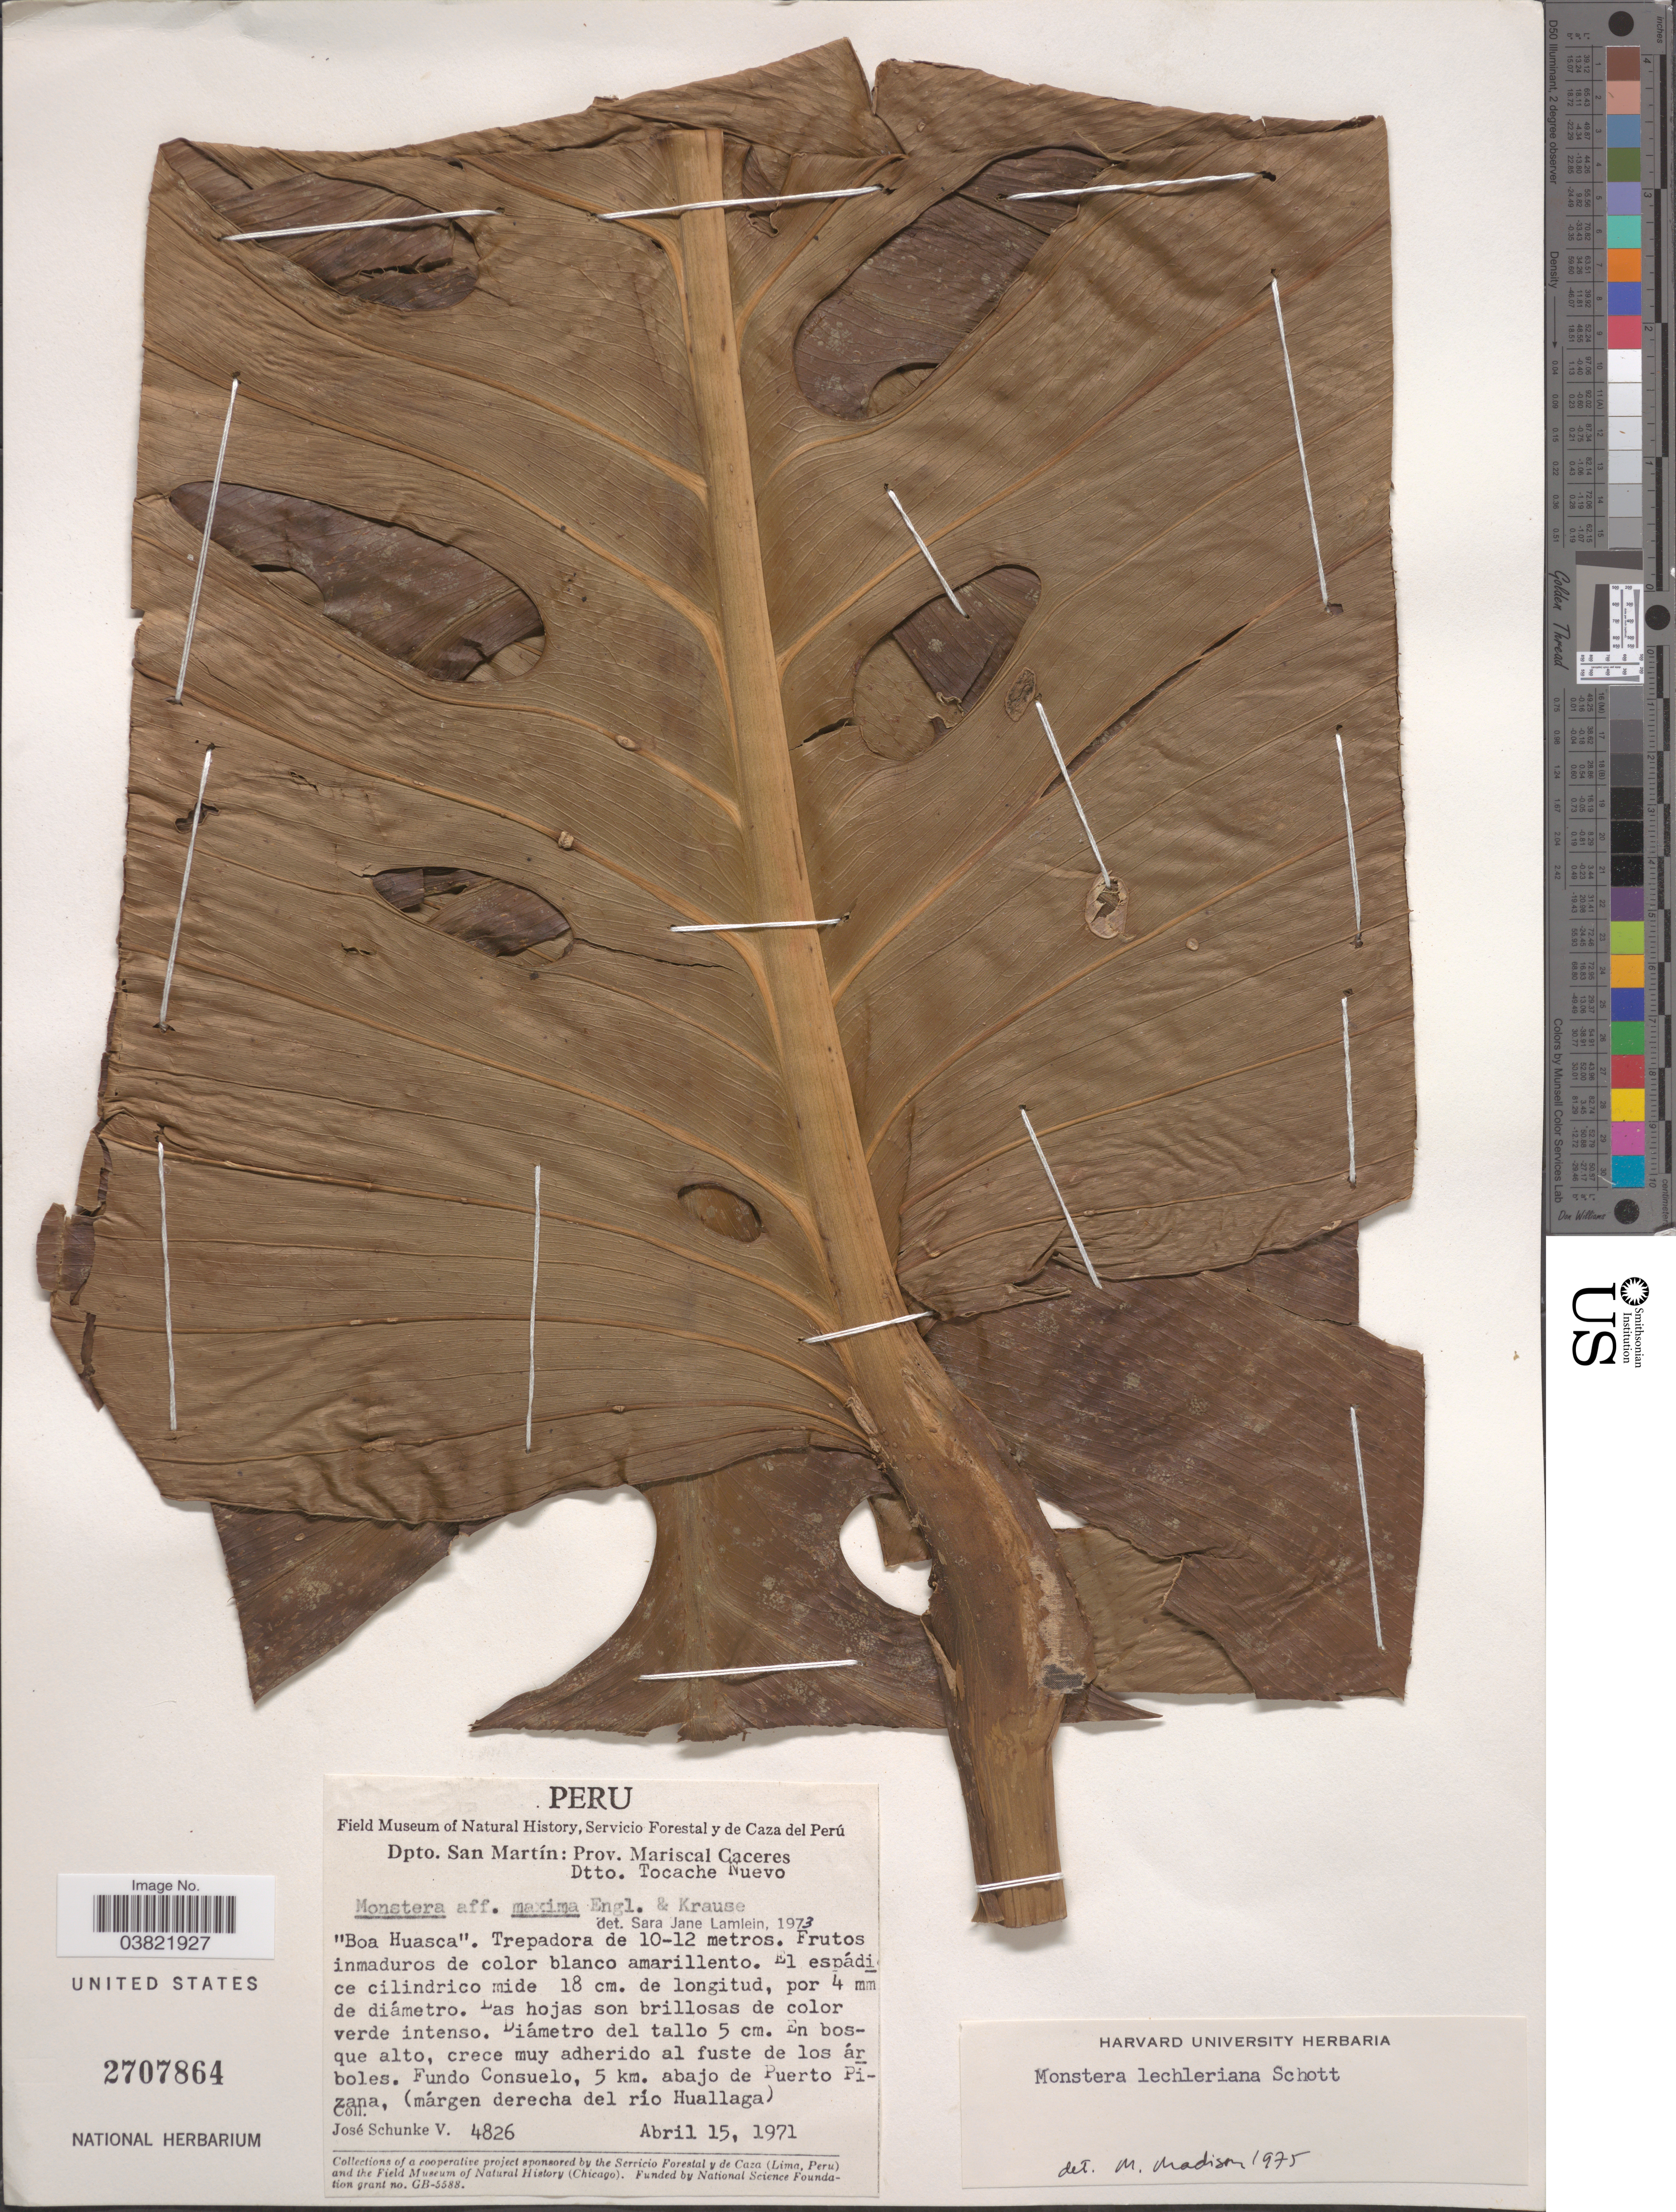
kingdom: Plantae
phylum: Tracheophyta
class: Liliopsida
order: Alismatales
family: Araceae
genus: Monstera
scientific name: Monstera lechleriana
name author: Schott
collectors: J. Schunke Vigo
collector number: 4826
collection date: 1971-04-15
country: Peru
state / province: San Martín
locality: Dpto. San Martín: Prov. Mariscal Caceres. Dtto. Tocache Nuevo. Fundo Consuelo, 5 km. abajo de Puerto Pizana, (márgen derecha del río Huallaga).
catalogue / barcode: US 2707864